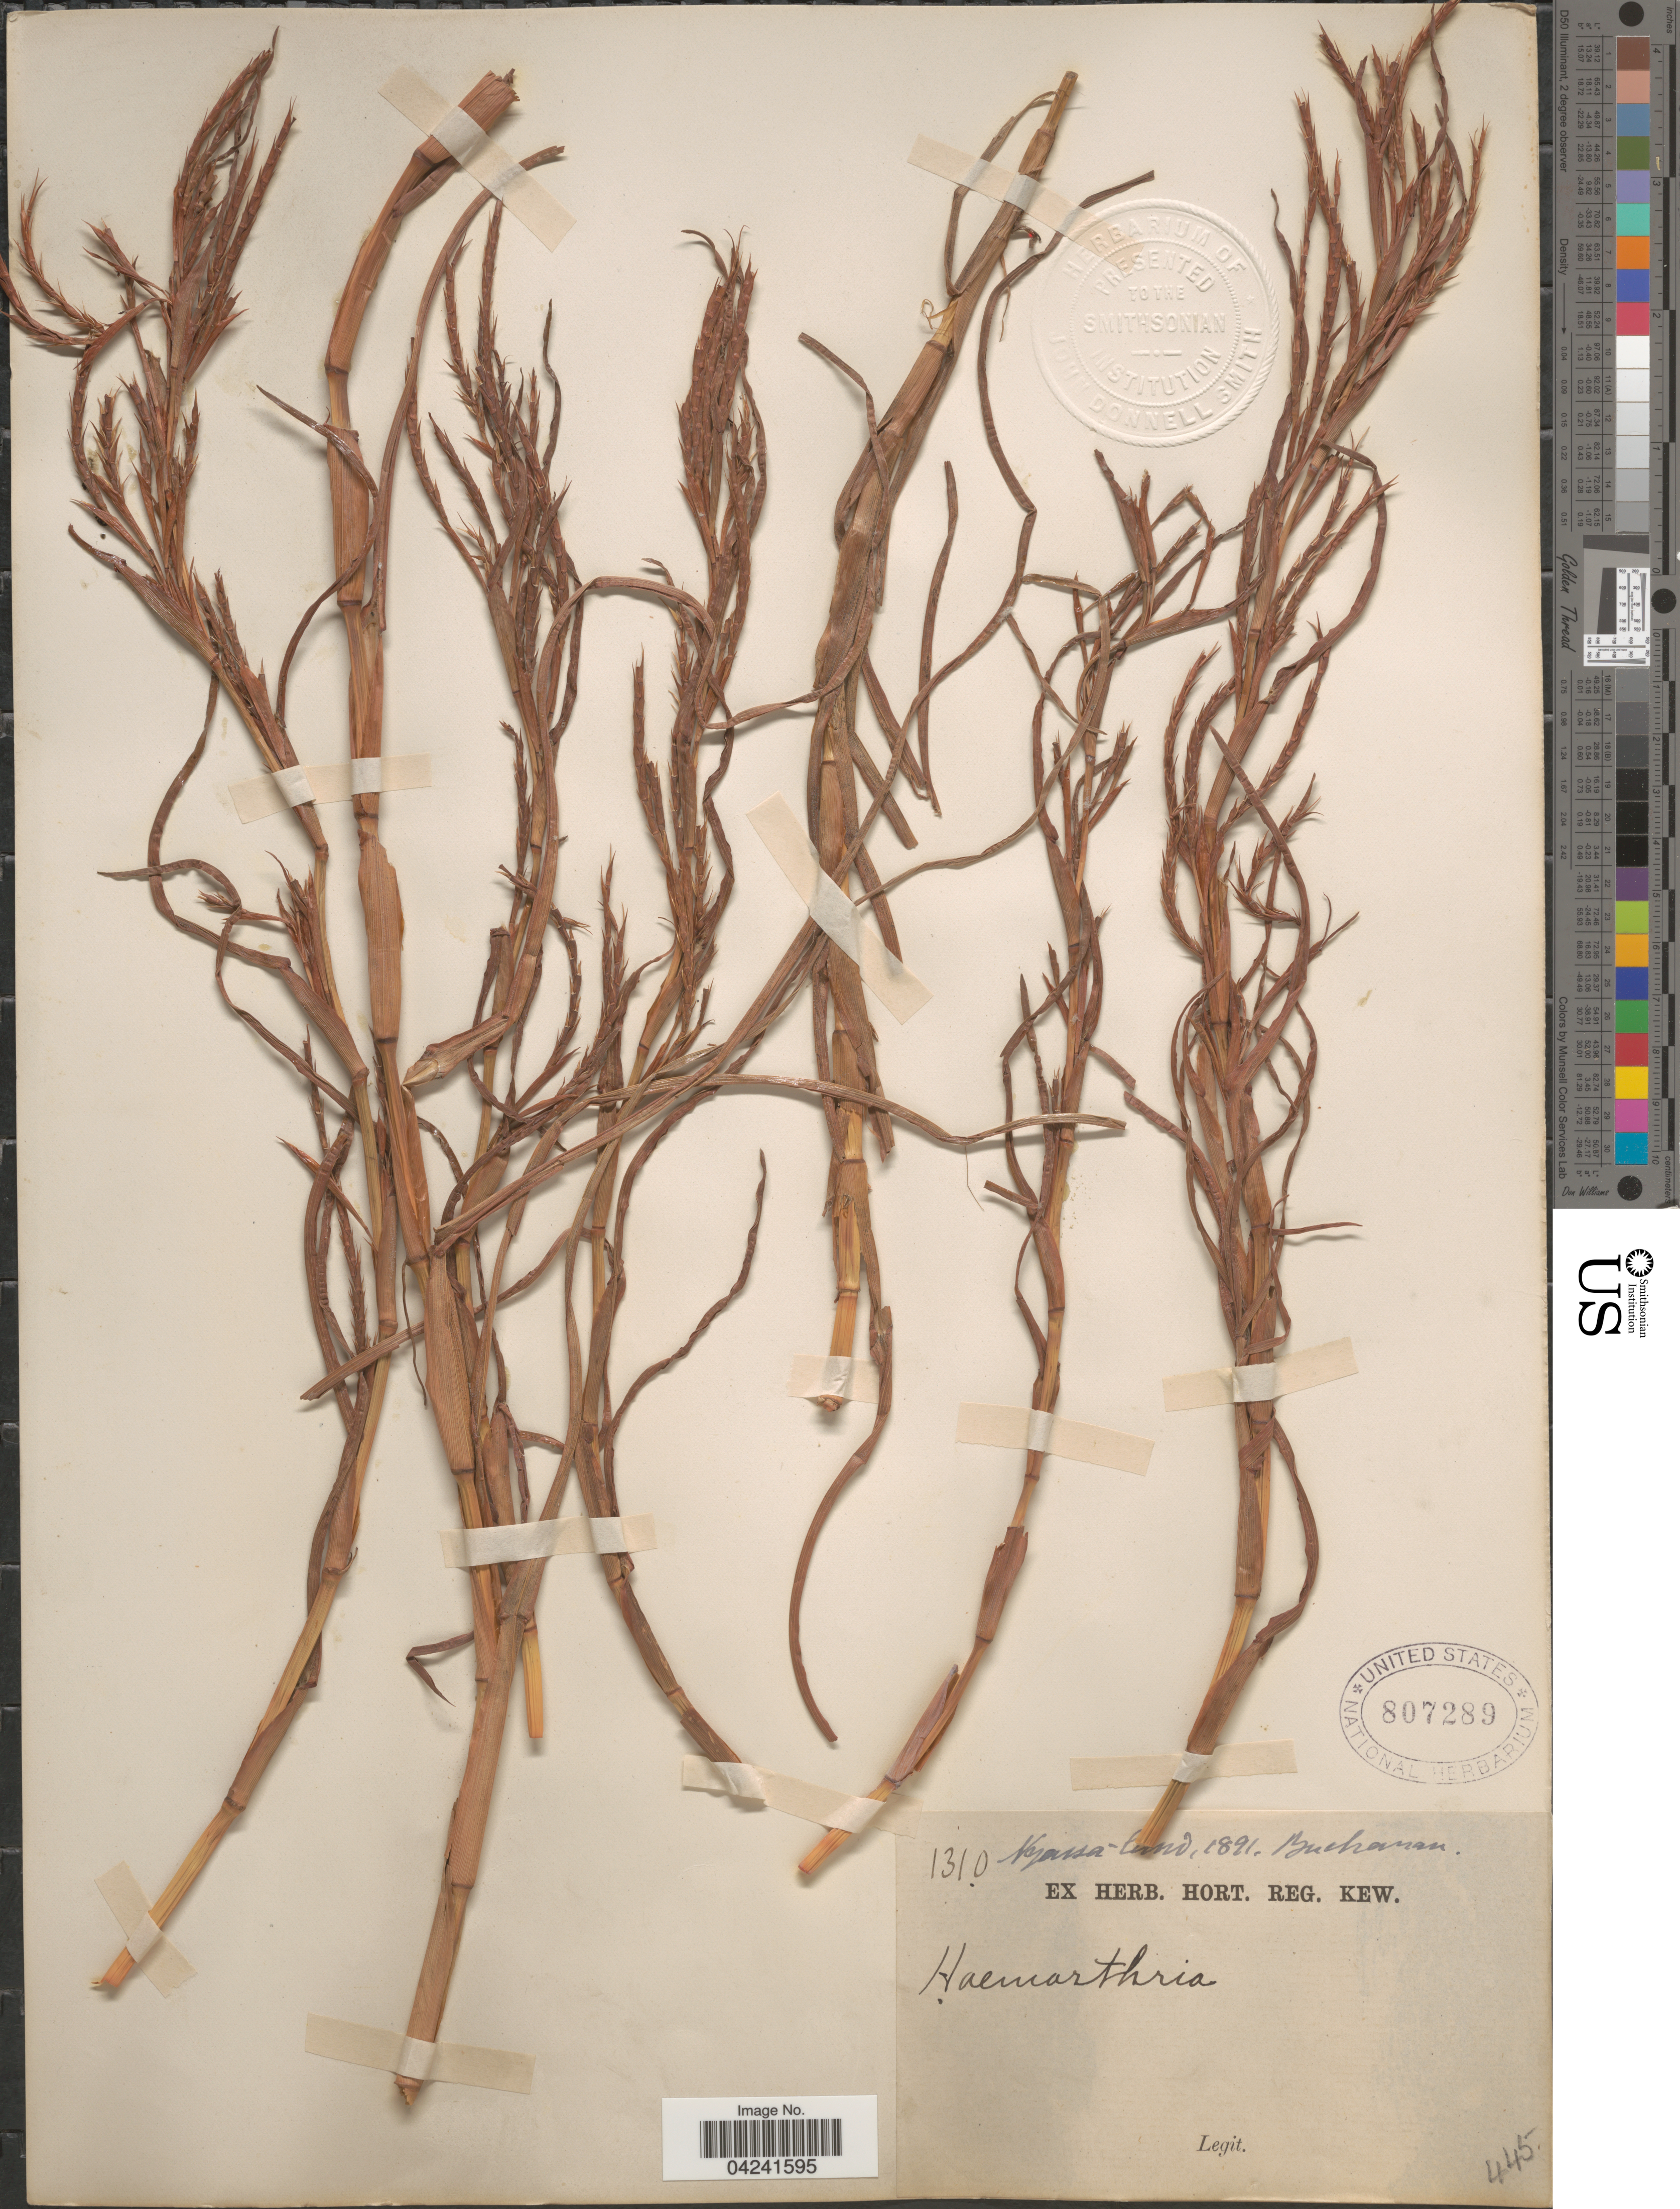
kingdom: Plantae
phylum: Tracheophyta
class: Liliopsida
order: Poales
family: Poaceae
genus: Hemarthria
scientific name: Hemarthria compressa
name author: (L.) R. Br.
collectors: -. Buchanan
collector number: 1310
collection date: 1891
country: Malawi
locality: Nyassa-land.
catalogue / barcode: US 807289